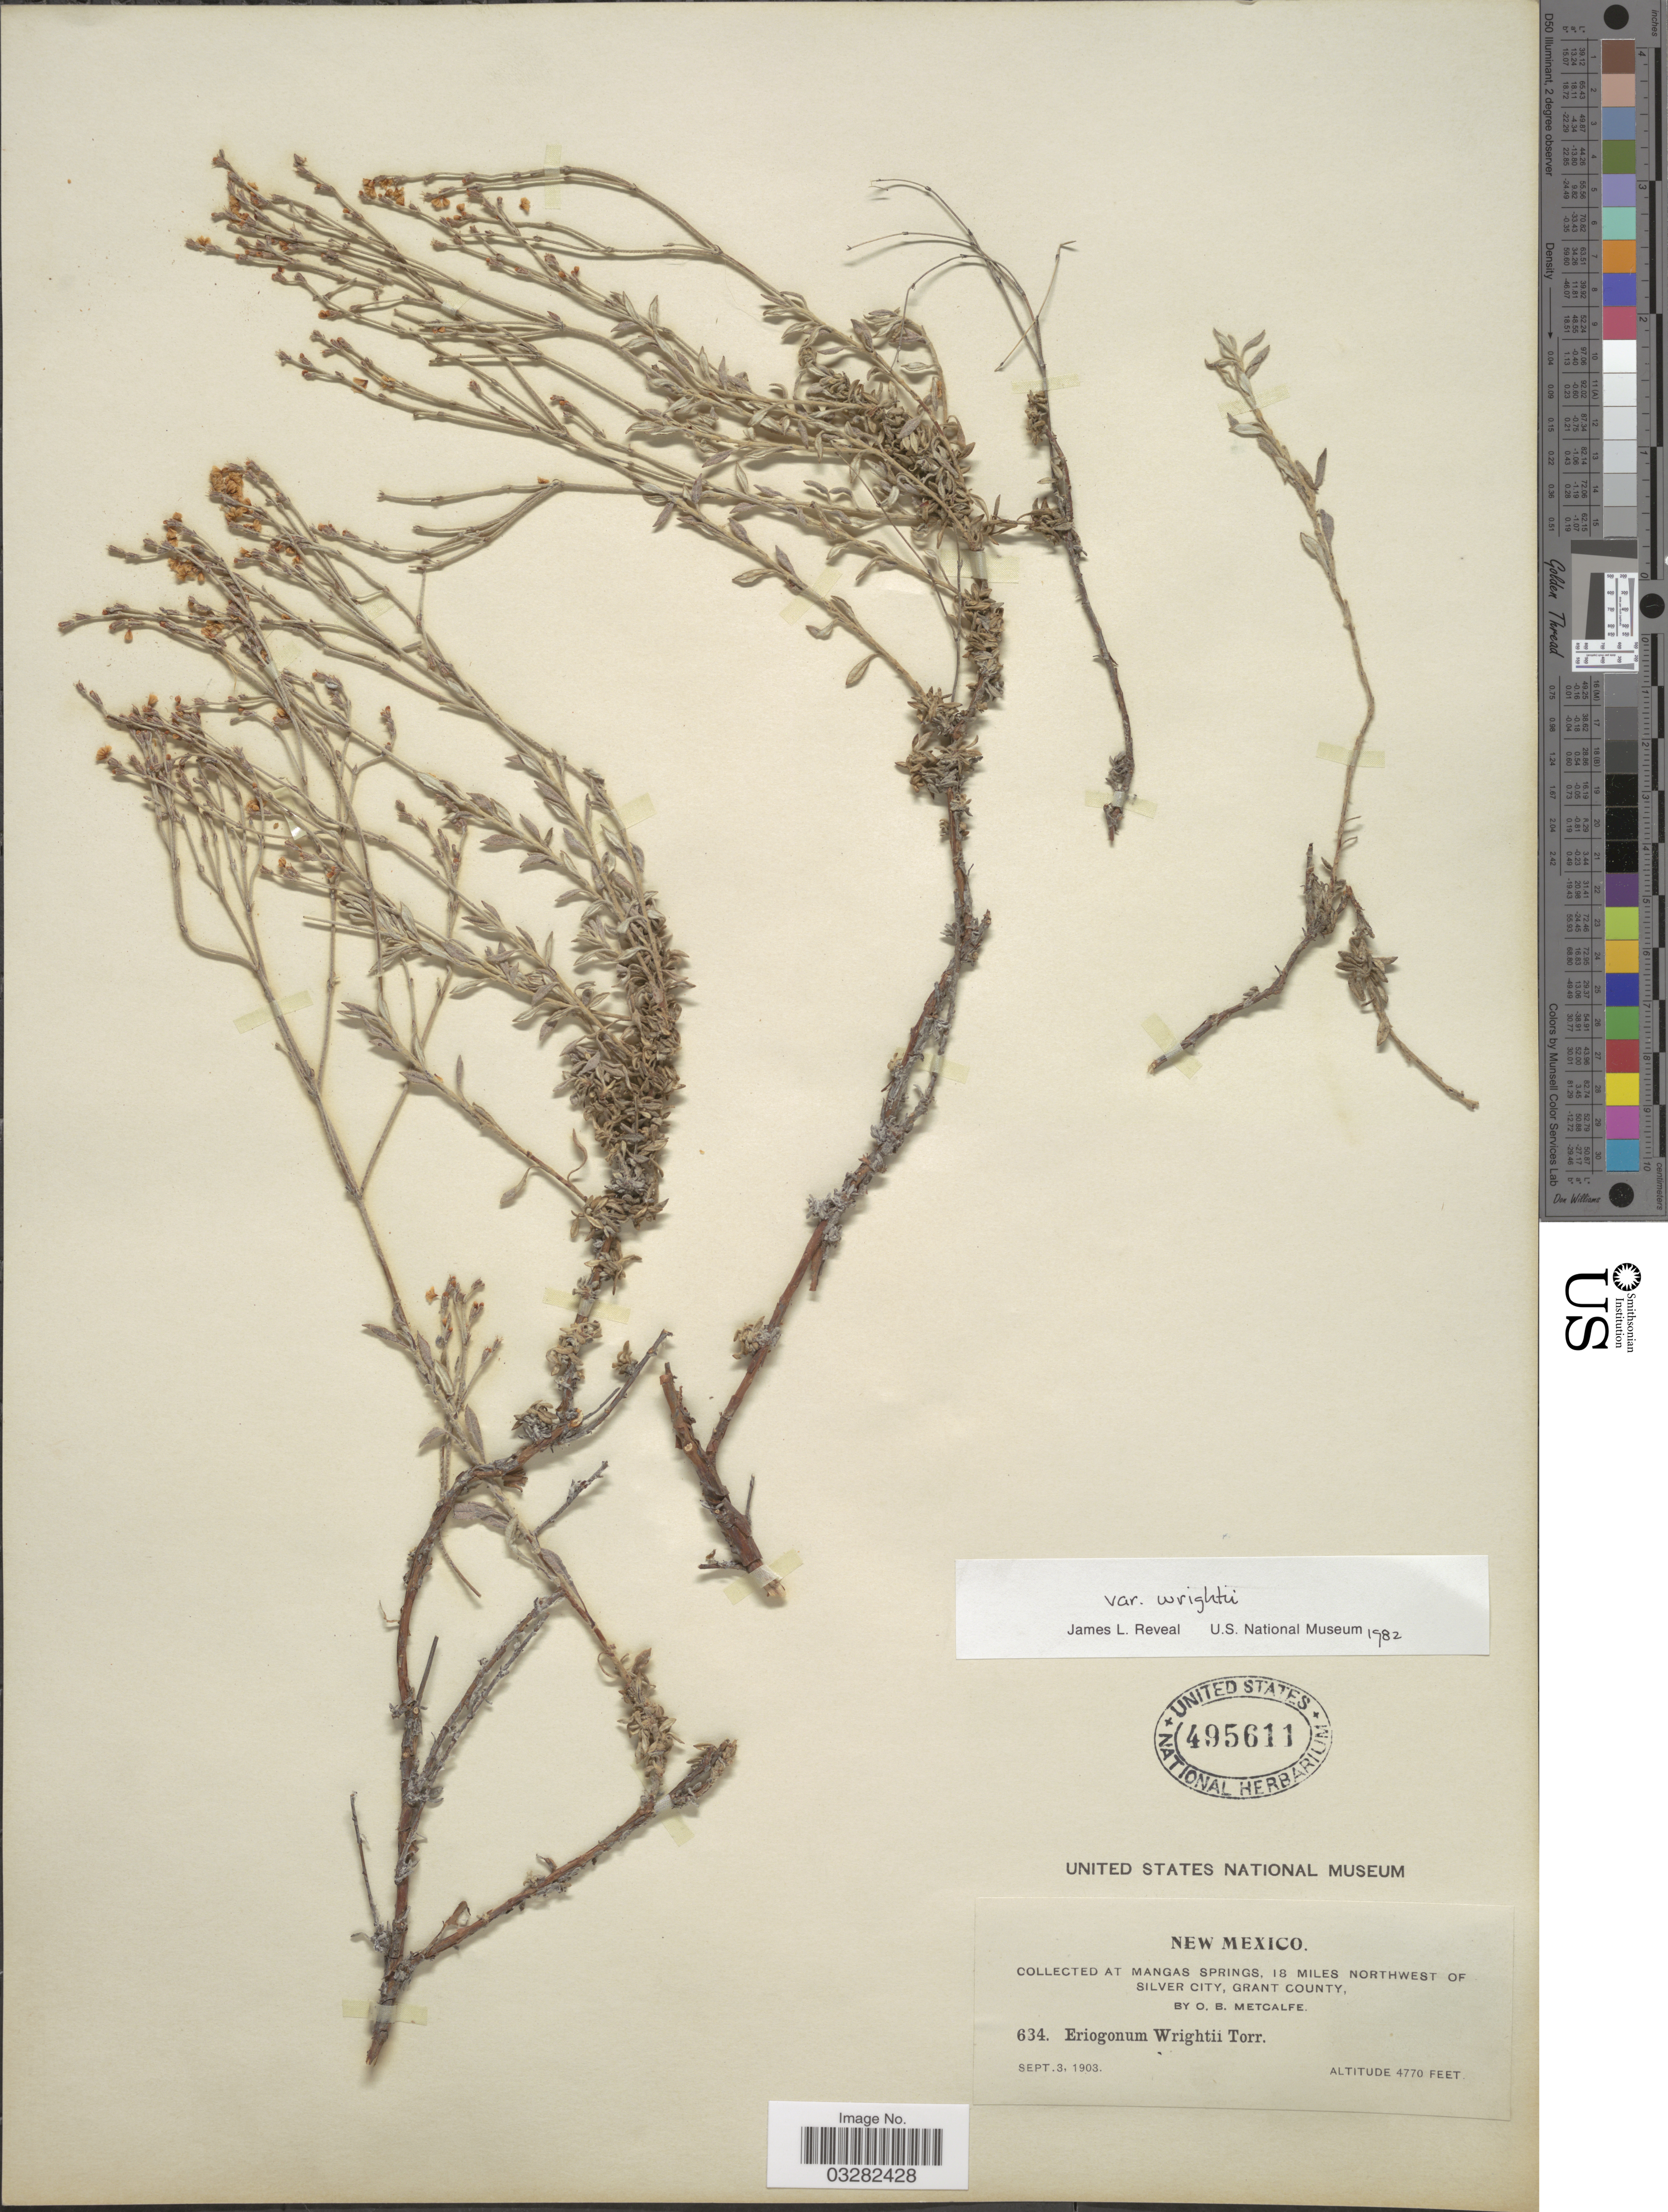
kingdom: Plantae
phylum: Tracheophyta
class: Magnoliopsida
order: Caryophyllales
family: Polygonaceae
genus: Eriogonum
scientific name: Eriogonum wrightii var. wrightii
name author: Torr. ex Benth.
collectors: O. B. Metcalfe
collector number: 634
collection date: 1903-09-03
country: United States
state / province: New Mexico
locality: At Mangas Springs, 18 miles northwest of Silver City, Grant County.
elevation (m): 1454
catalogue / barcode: US 495611